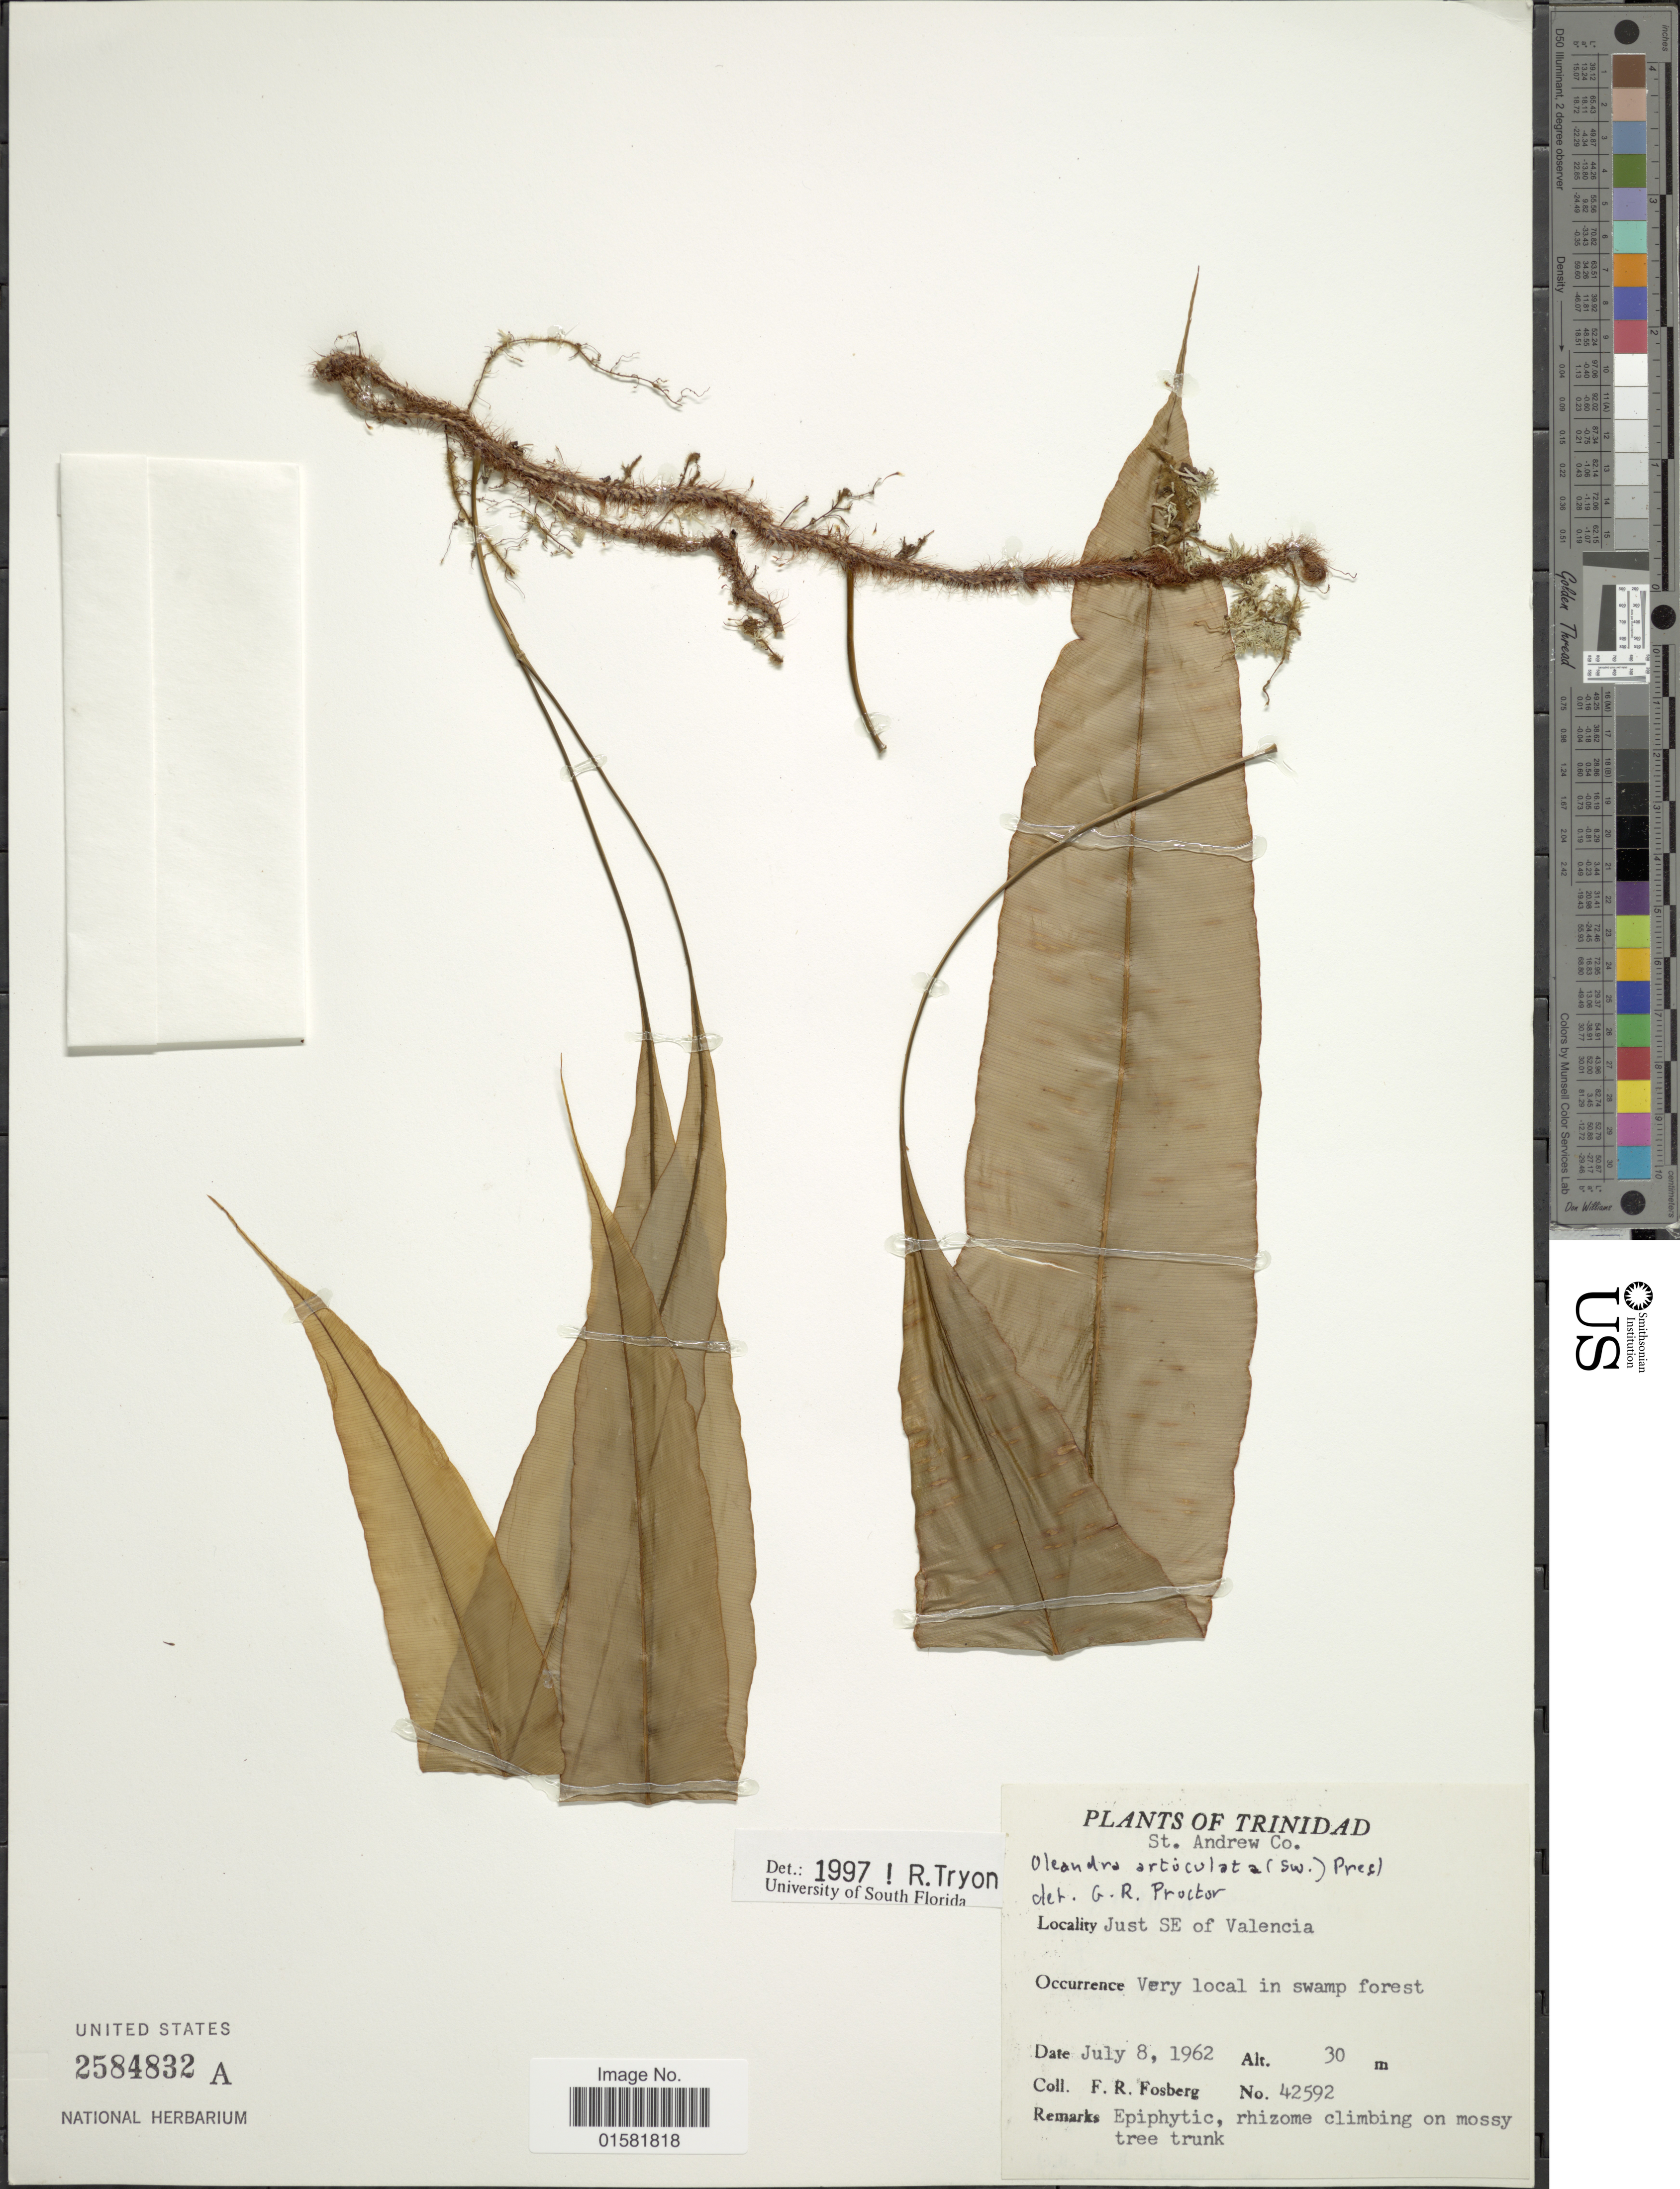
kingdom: Plantae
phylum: Tracheophyta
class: Polypodiopsida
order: Polypodiales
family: Oleandraceae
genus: Oleandra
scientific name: Oleandra articulata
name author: (Sw.) C. Presl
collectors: F. R. Fosberg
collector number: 42592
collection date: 1962-07-08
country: Jamaica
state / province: Saint Andrew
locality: Trinidad, St. Andrew Co. Just SE of Valencia.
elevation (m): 30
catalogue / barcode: US 2584832A